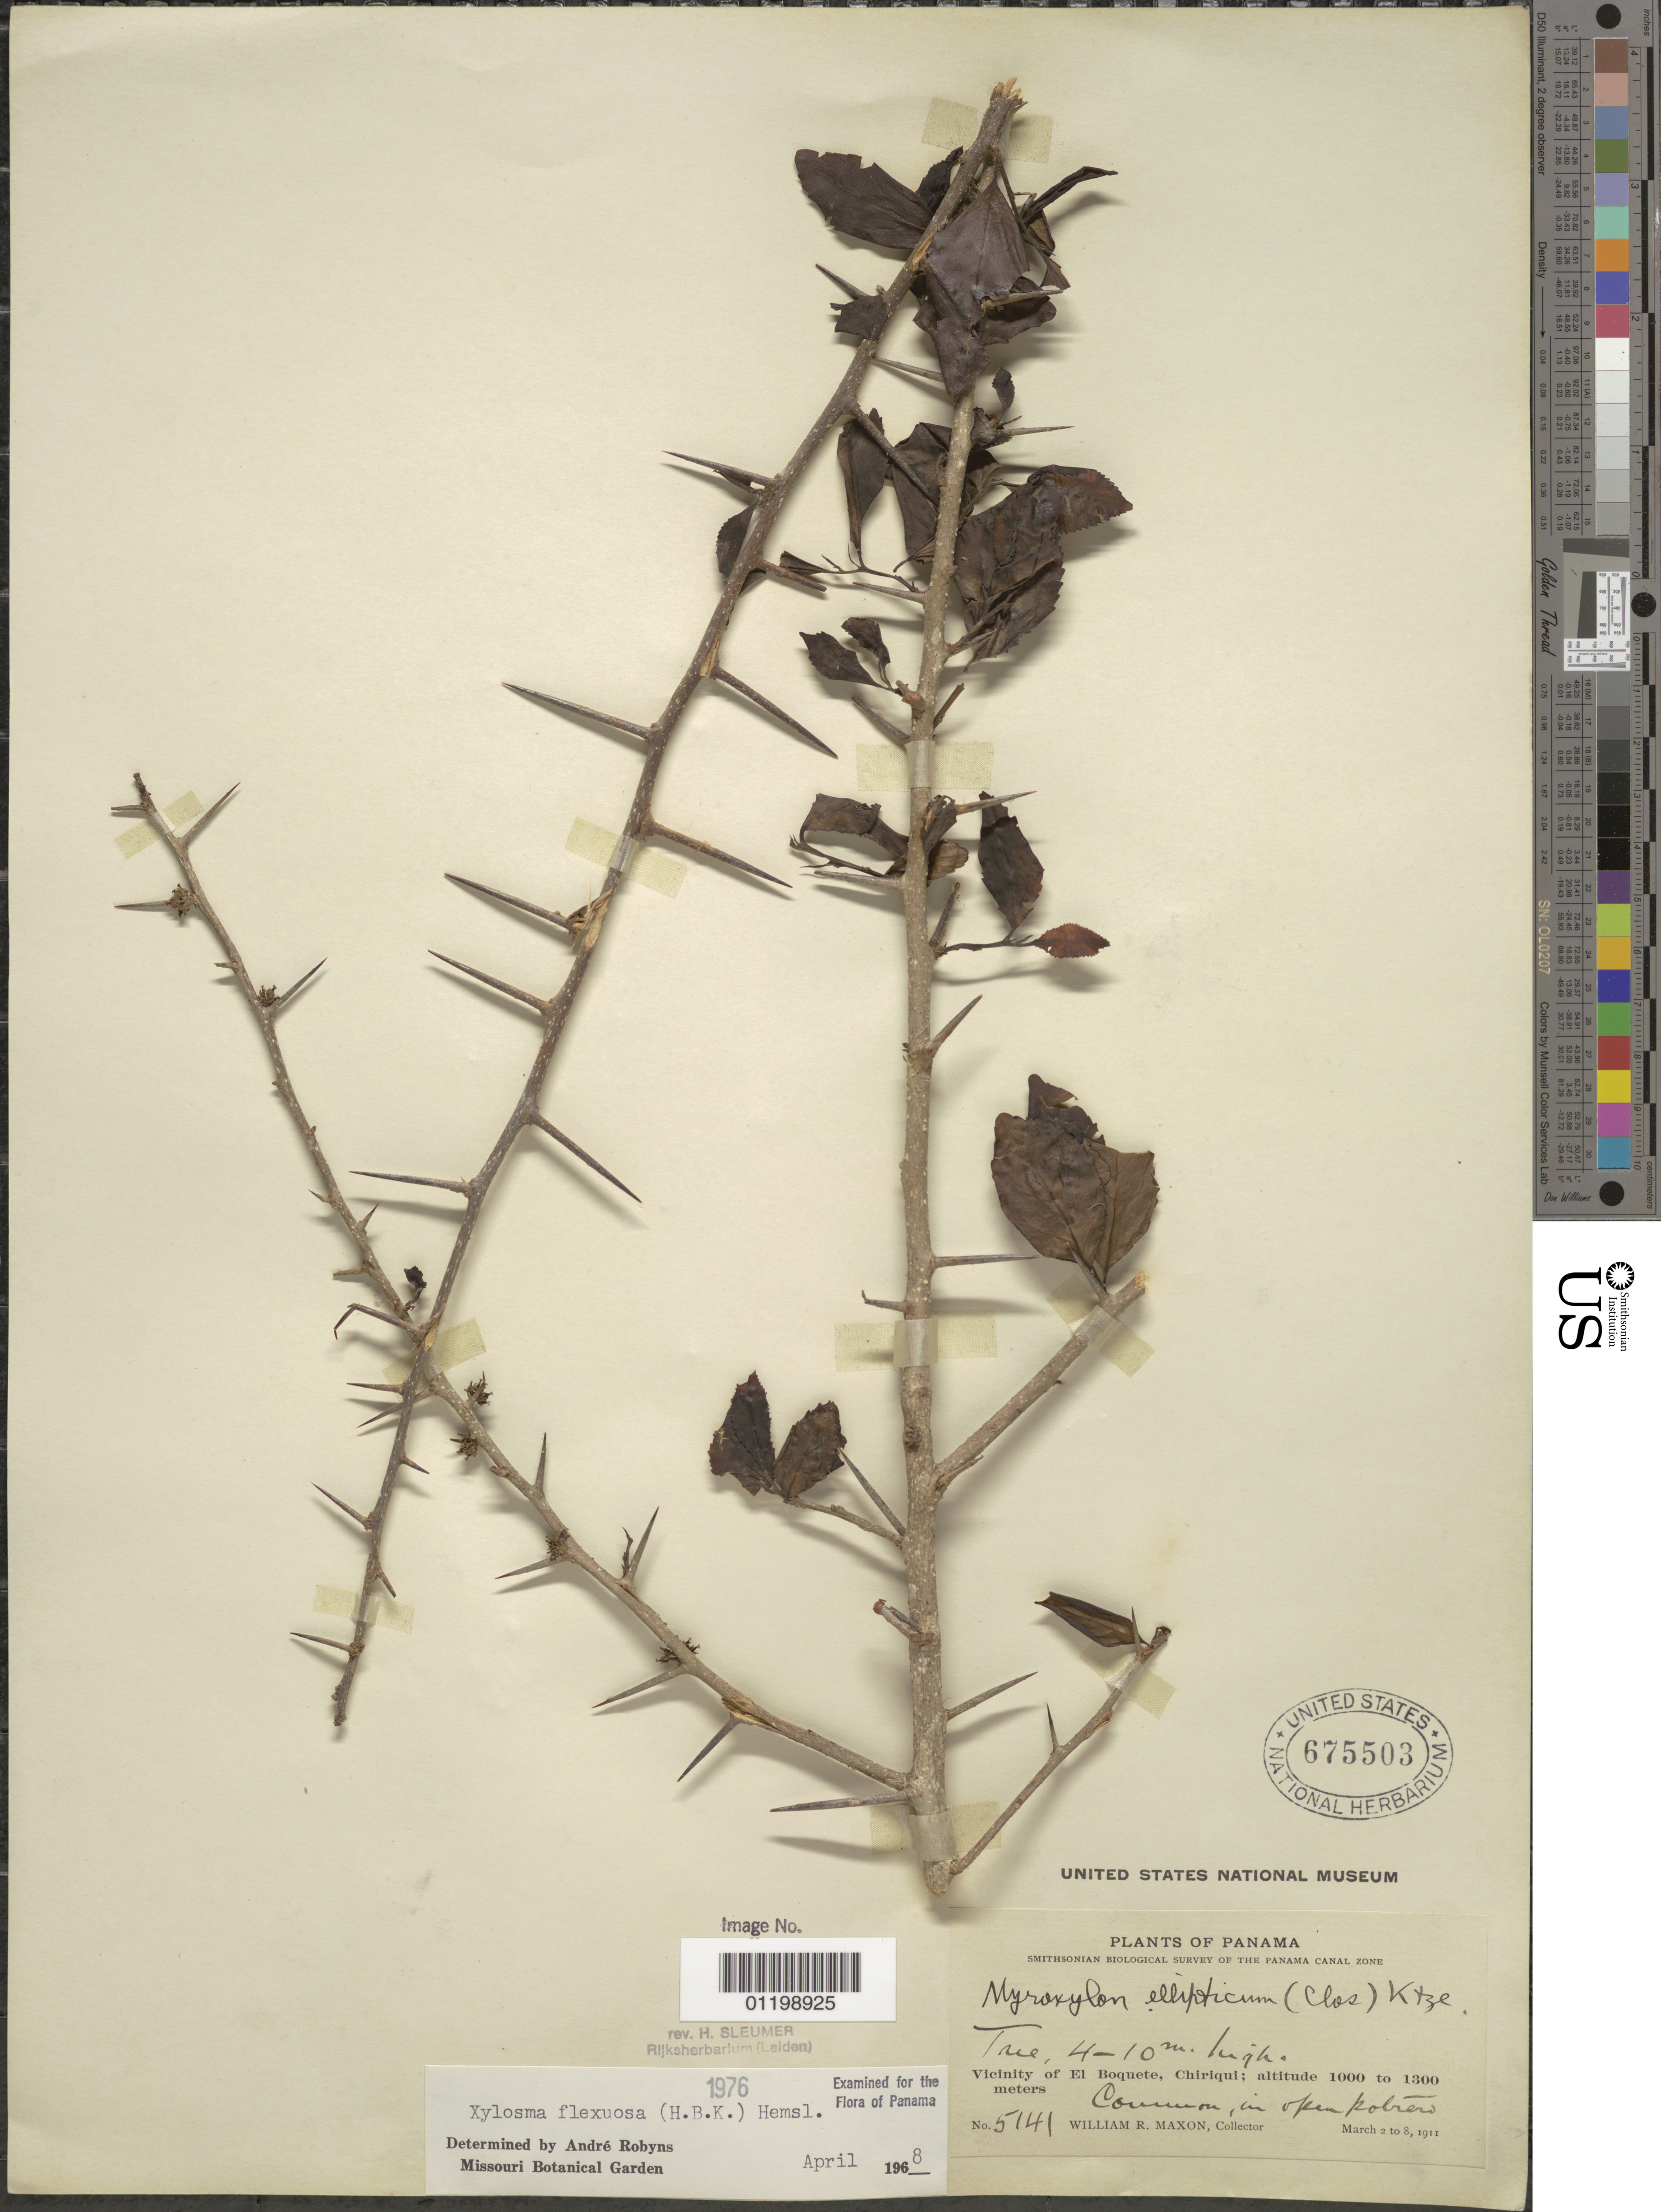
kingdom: Plantae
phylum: Tracheophyta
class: Magnoliopsida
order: Malpighiales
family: Salicaceae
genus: Xylosma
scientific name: Xylosma flexuosa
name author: (Kunth) Hemsl.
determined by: Robyns, A.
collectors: W. R. Maxon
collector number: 5141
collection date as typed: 02 Mar 1911 to 08 Mar 1911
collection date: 1911-03-02/1911-03-08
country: Panama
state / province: Chiriquí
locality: Vicinity of El Boquete, Chiriqui.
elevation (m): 1000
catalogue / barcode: US 675503